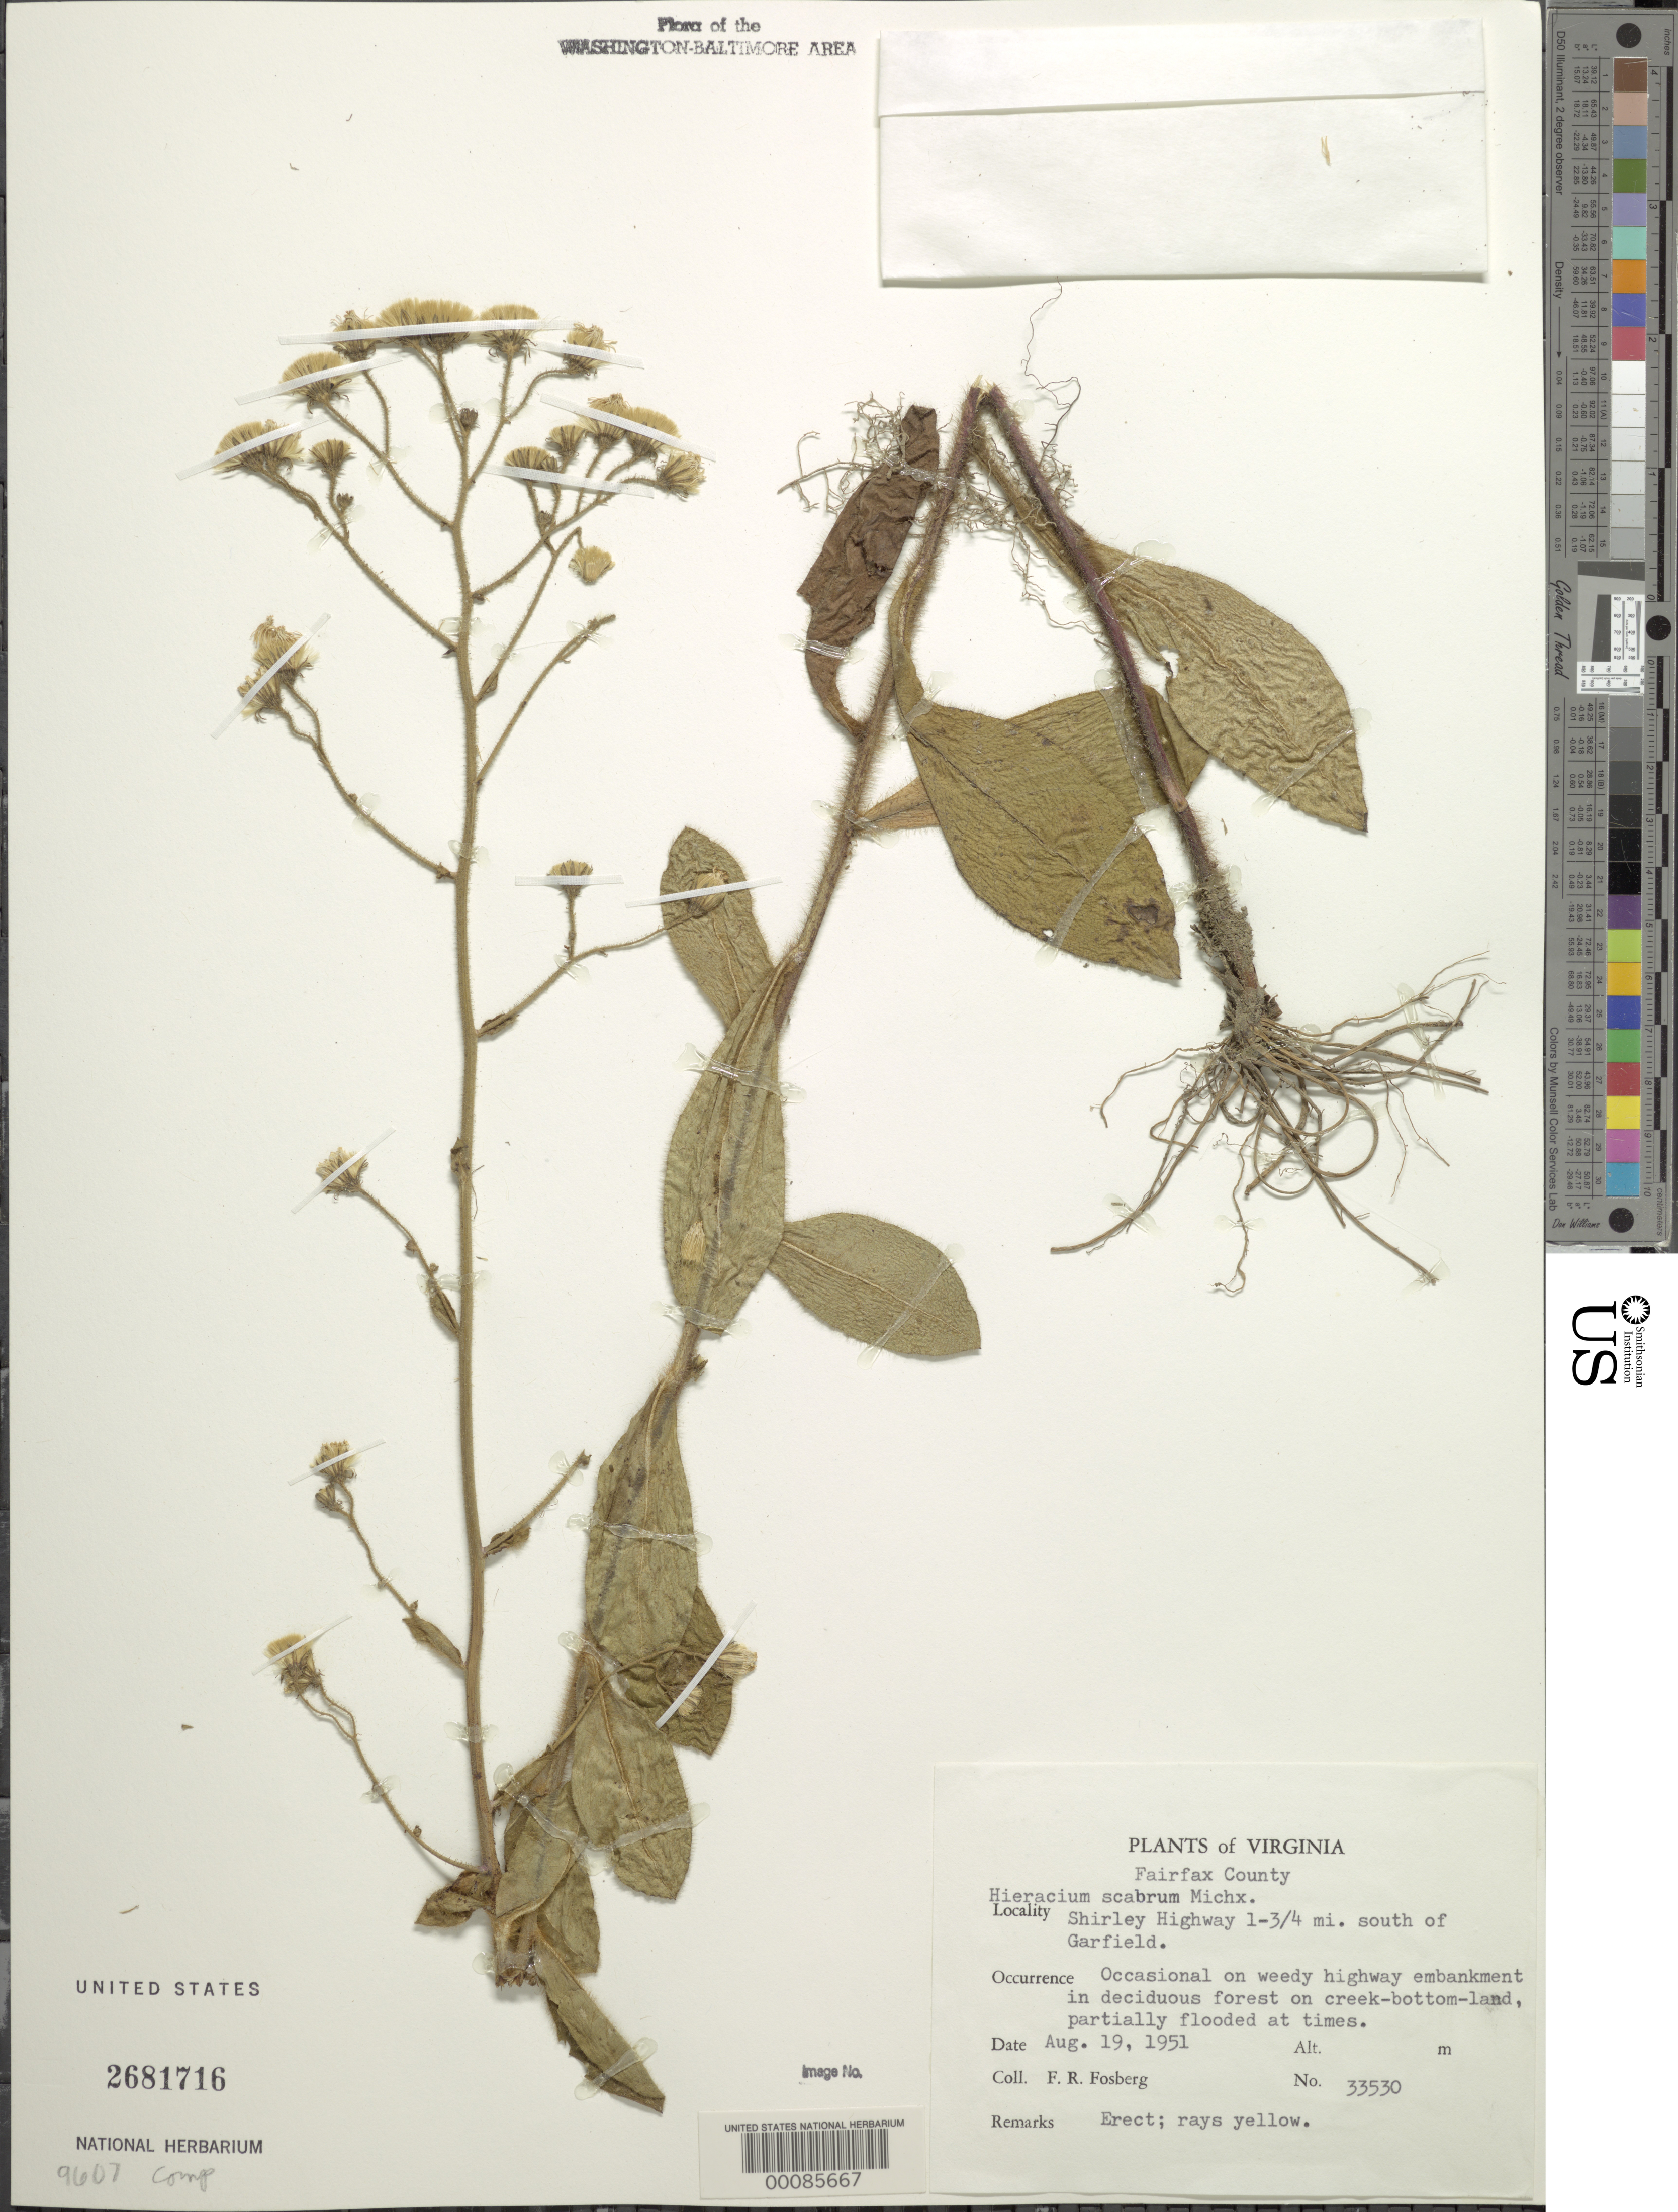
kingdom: Plantae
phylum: Tracheophyta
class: Magnoliopsida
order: Asterales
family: Asteraceae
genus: Pilosella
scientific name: Pilosella verruculata subsp. verruculata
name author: (Link) Soják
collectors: F. R. Fosberg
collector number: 33530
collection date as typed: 19 Aug 1951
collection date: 1951-08-19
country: United States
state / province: Virginia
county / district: Fairfax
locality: Shirley Highway, S of Garfield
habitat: Weedy highway embankment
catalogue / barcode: US 2681716